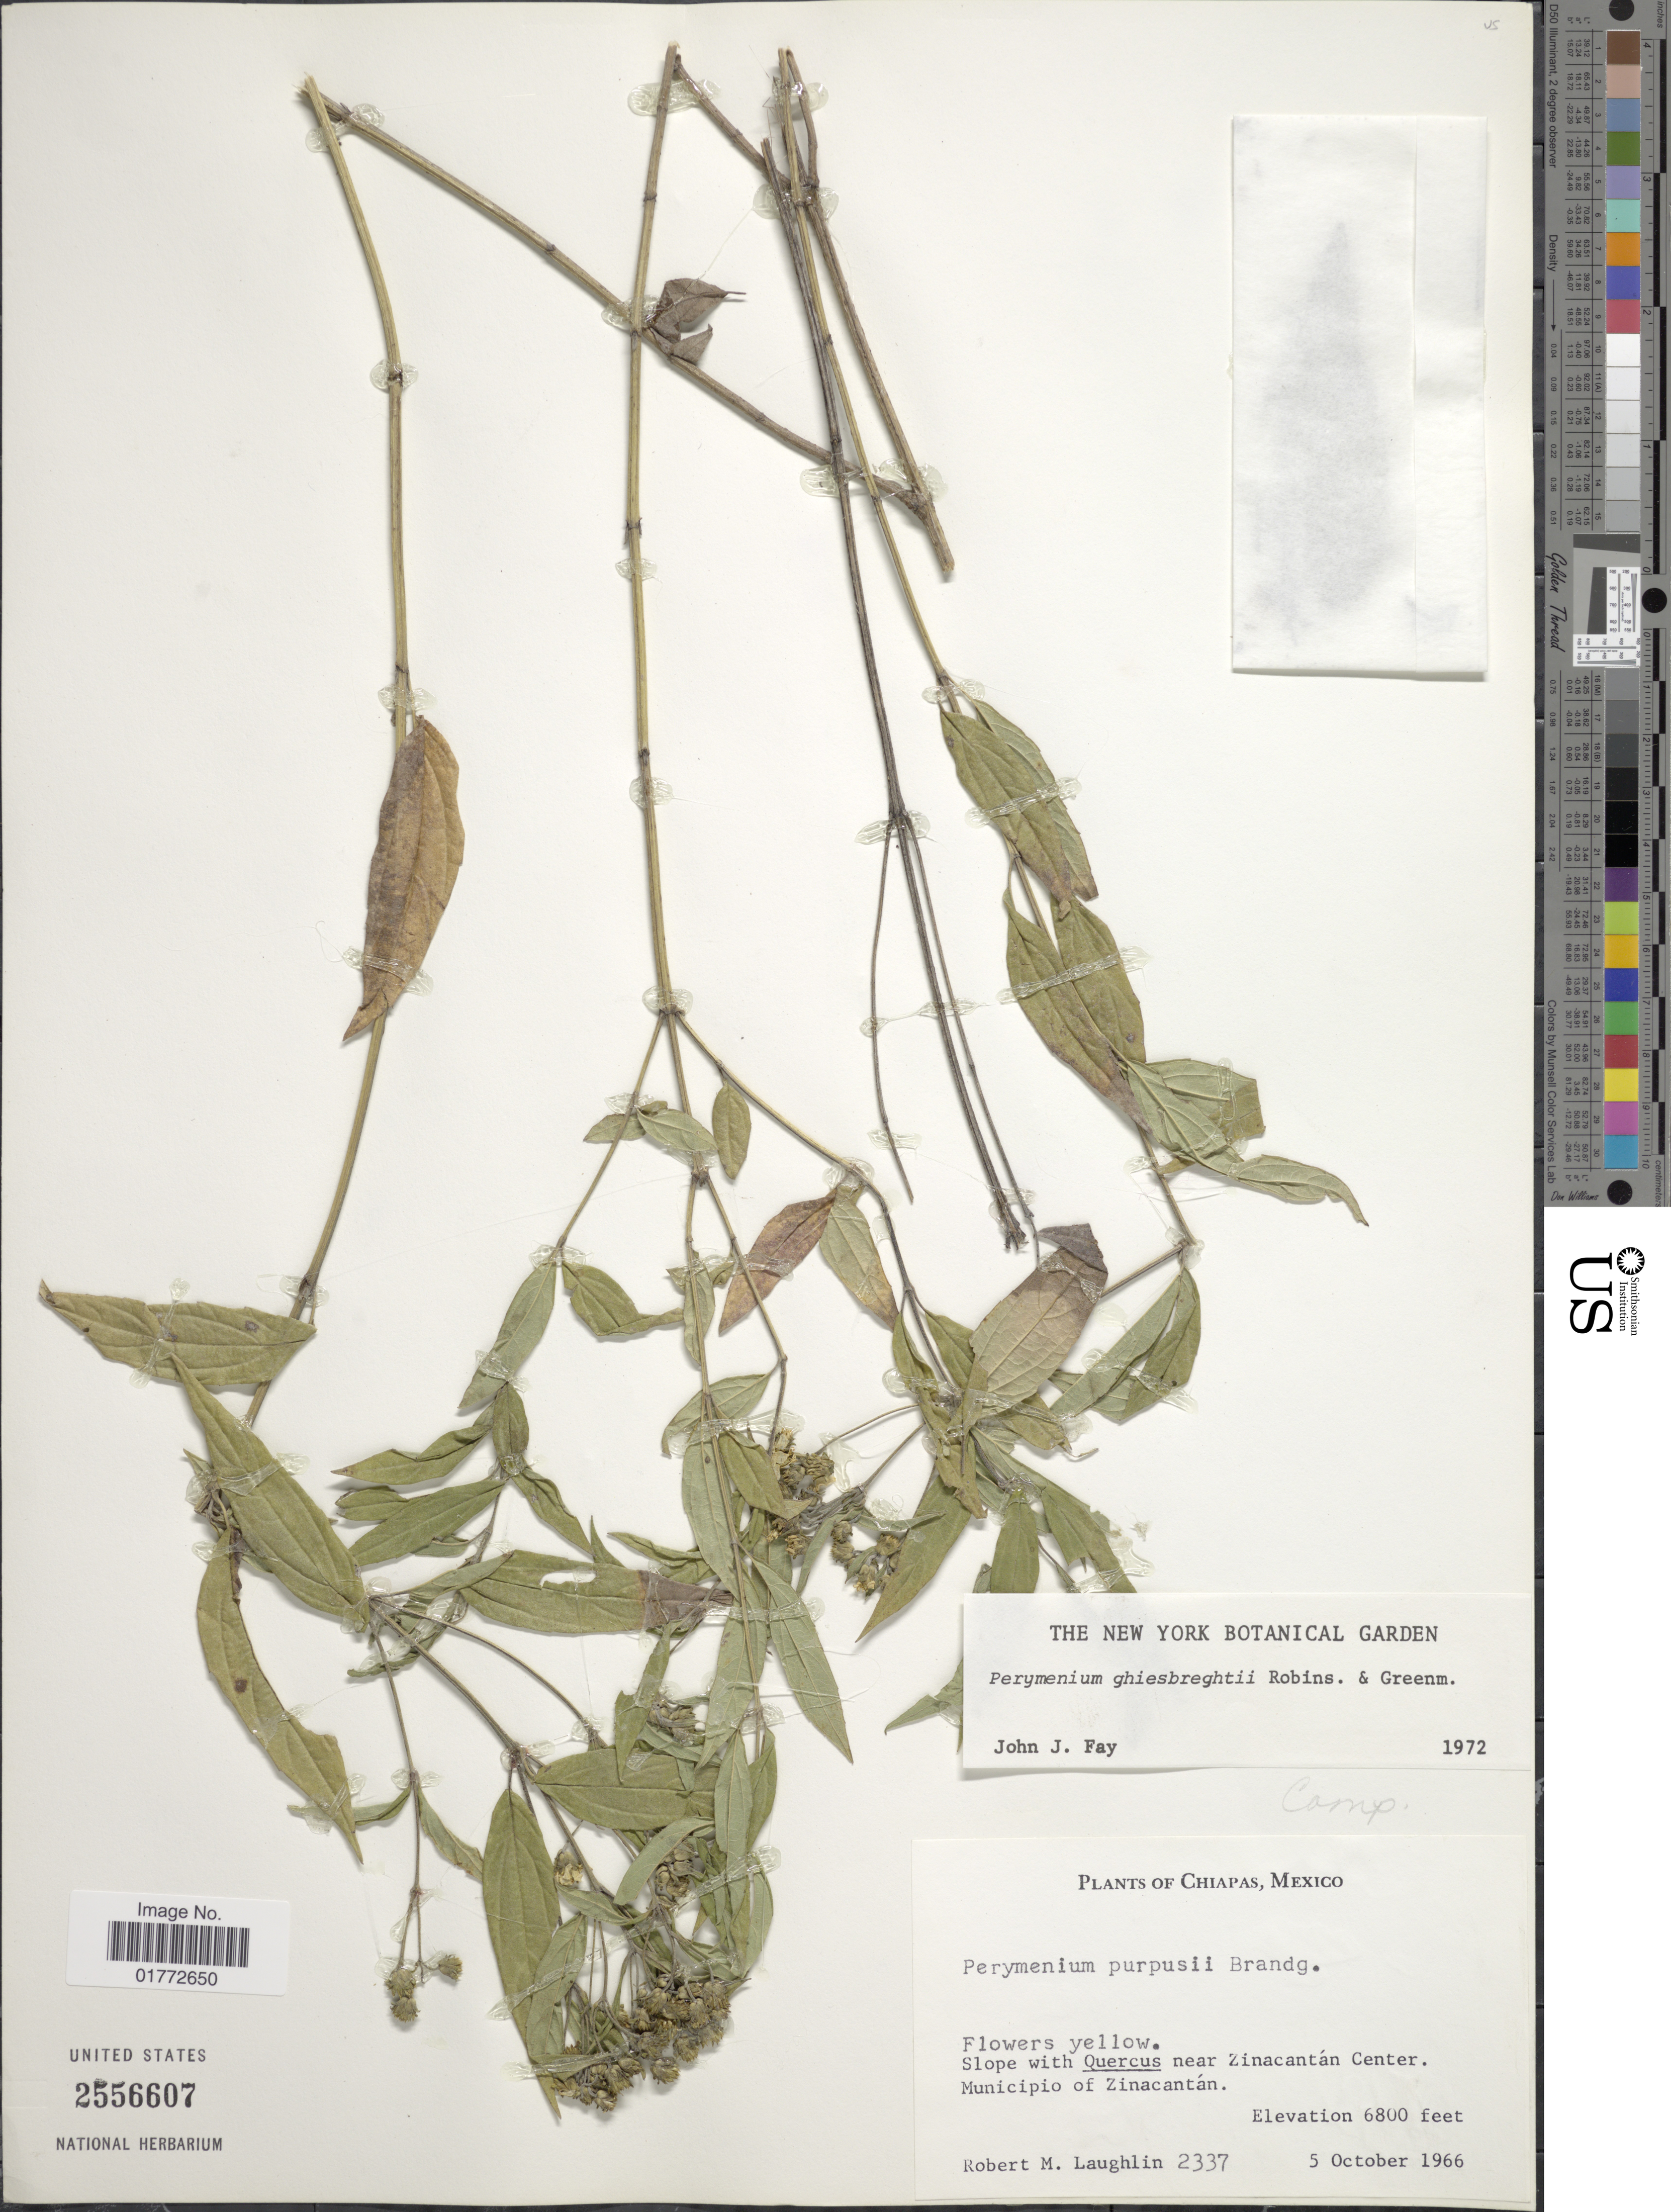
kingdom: Plantae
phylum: Tracheophyta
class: Magnoliopsida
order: Asterales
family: Asteraceae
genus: Perymenium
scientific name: Perymenium ghiesbreghtii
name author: B.L. Rob. & Greenm.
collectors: R. M. Laughlin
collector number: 2337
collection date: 1966-10-05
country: Mexico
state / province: Chiapas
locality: Slope with Quercus near Zinacantan Center. Municipio of Zinacantan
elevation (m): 2073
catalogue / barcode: US 2556607